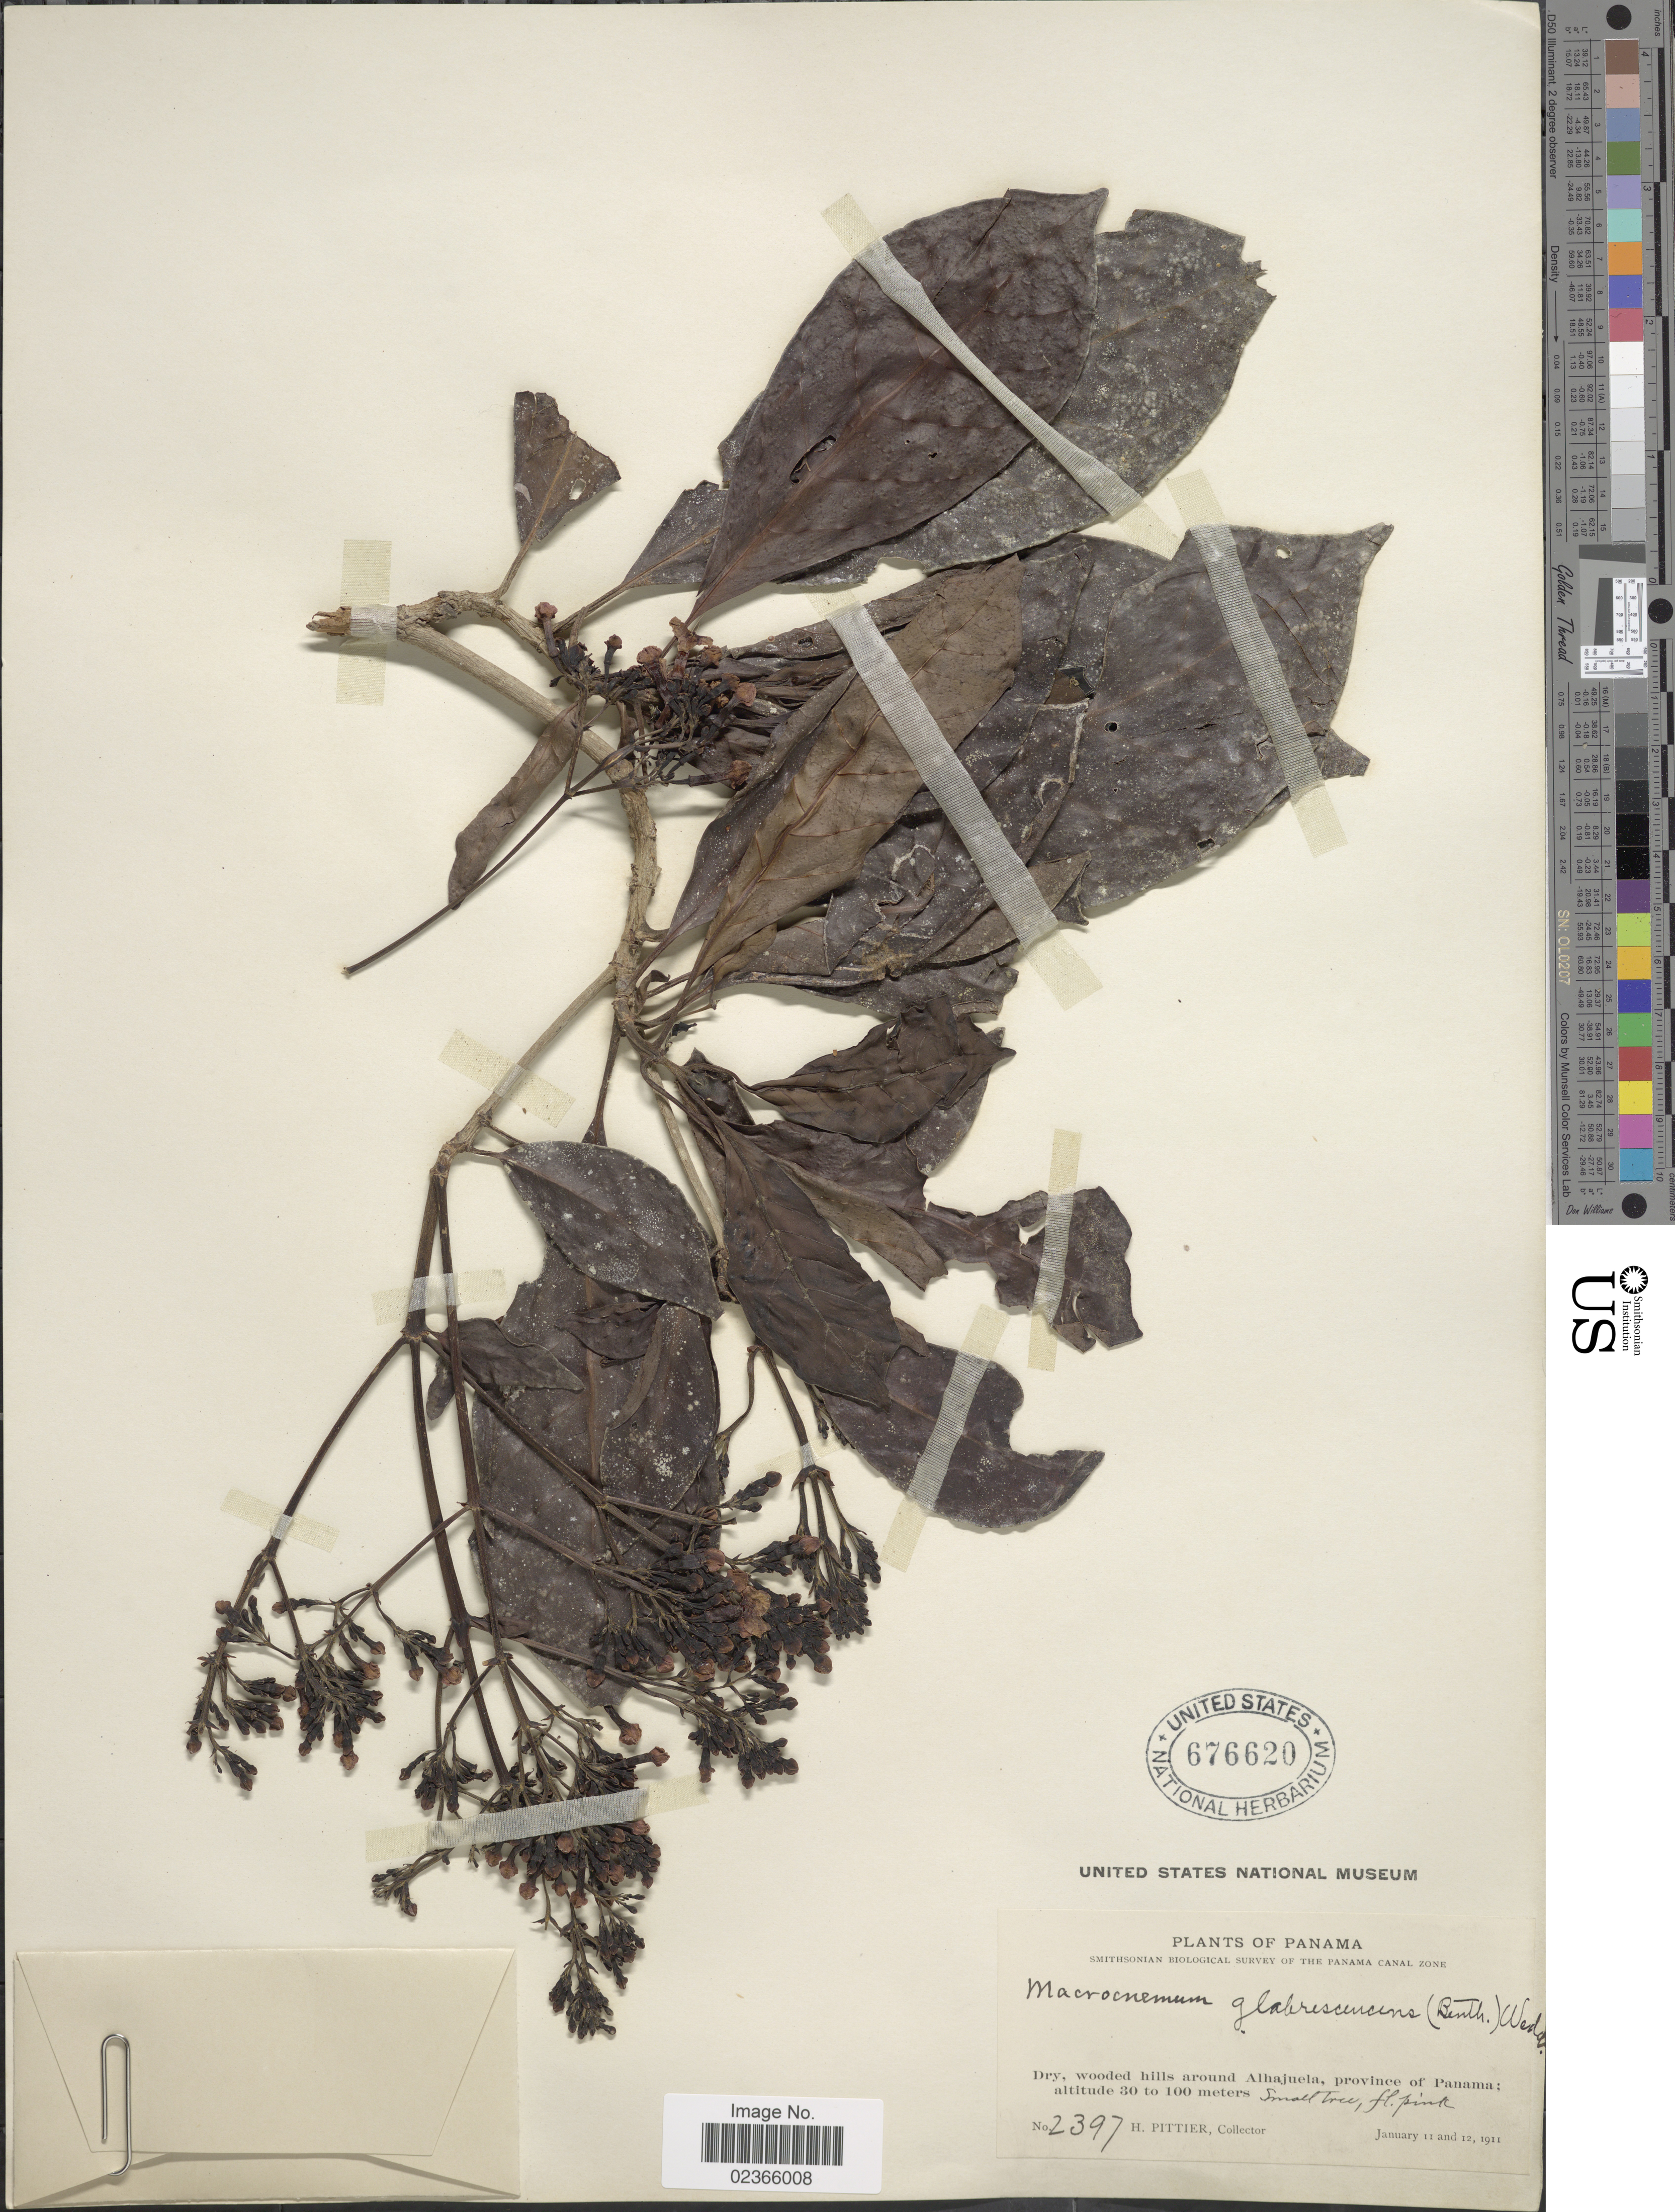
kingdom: Plantae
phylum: Tracheophyta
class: Magnoliopsida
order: Gentianales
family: Rubiaceae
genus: Macrocnemum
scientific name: Macrocnemum glabrescens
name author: (Benth.) Wedd.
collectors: H. F. Pittier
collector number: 2397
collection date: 1911-01-11/1911-01-12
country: Panama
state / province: Panamá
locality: Dry, wooded hills around Alhajuela, province of Panama.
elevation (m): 30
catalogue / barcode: US 676620